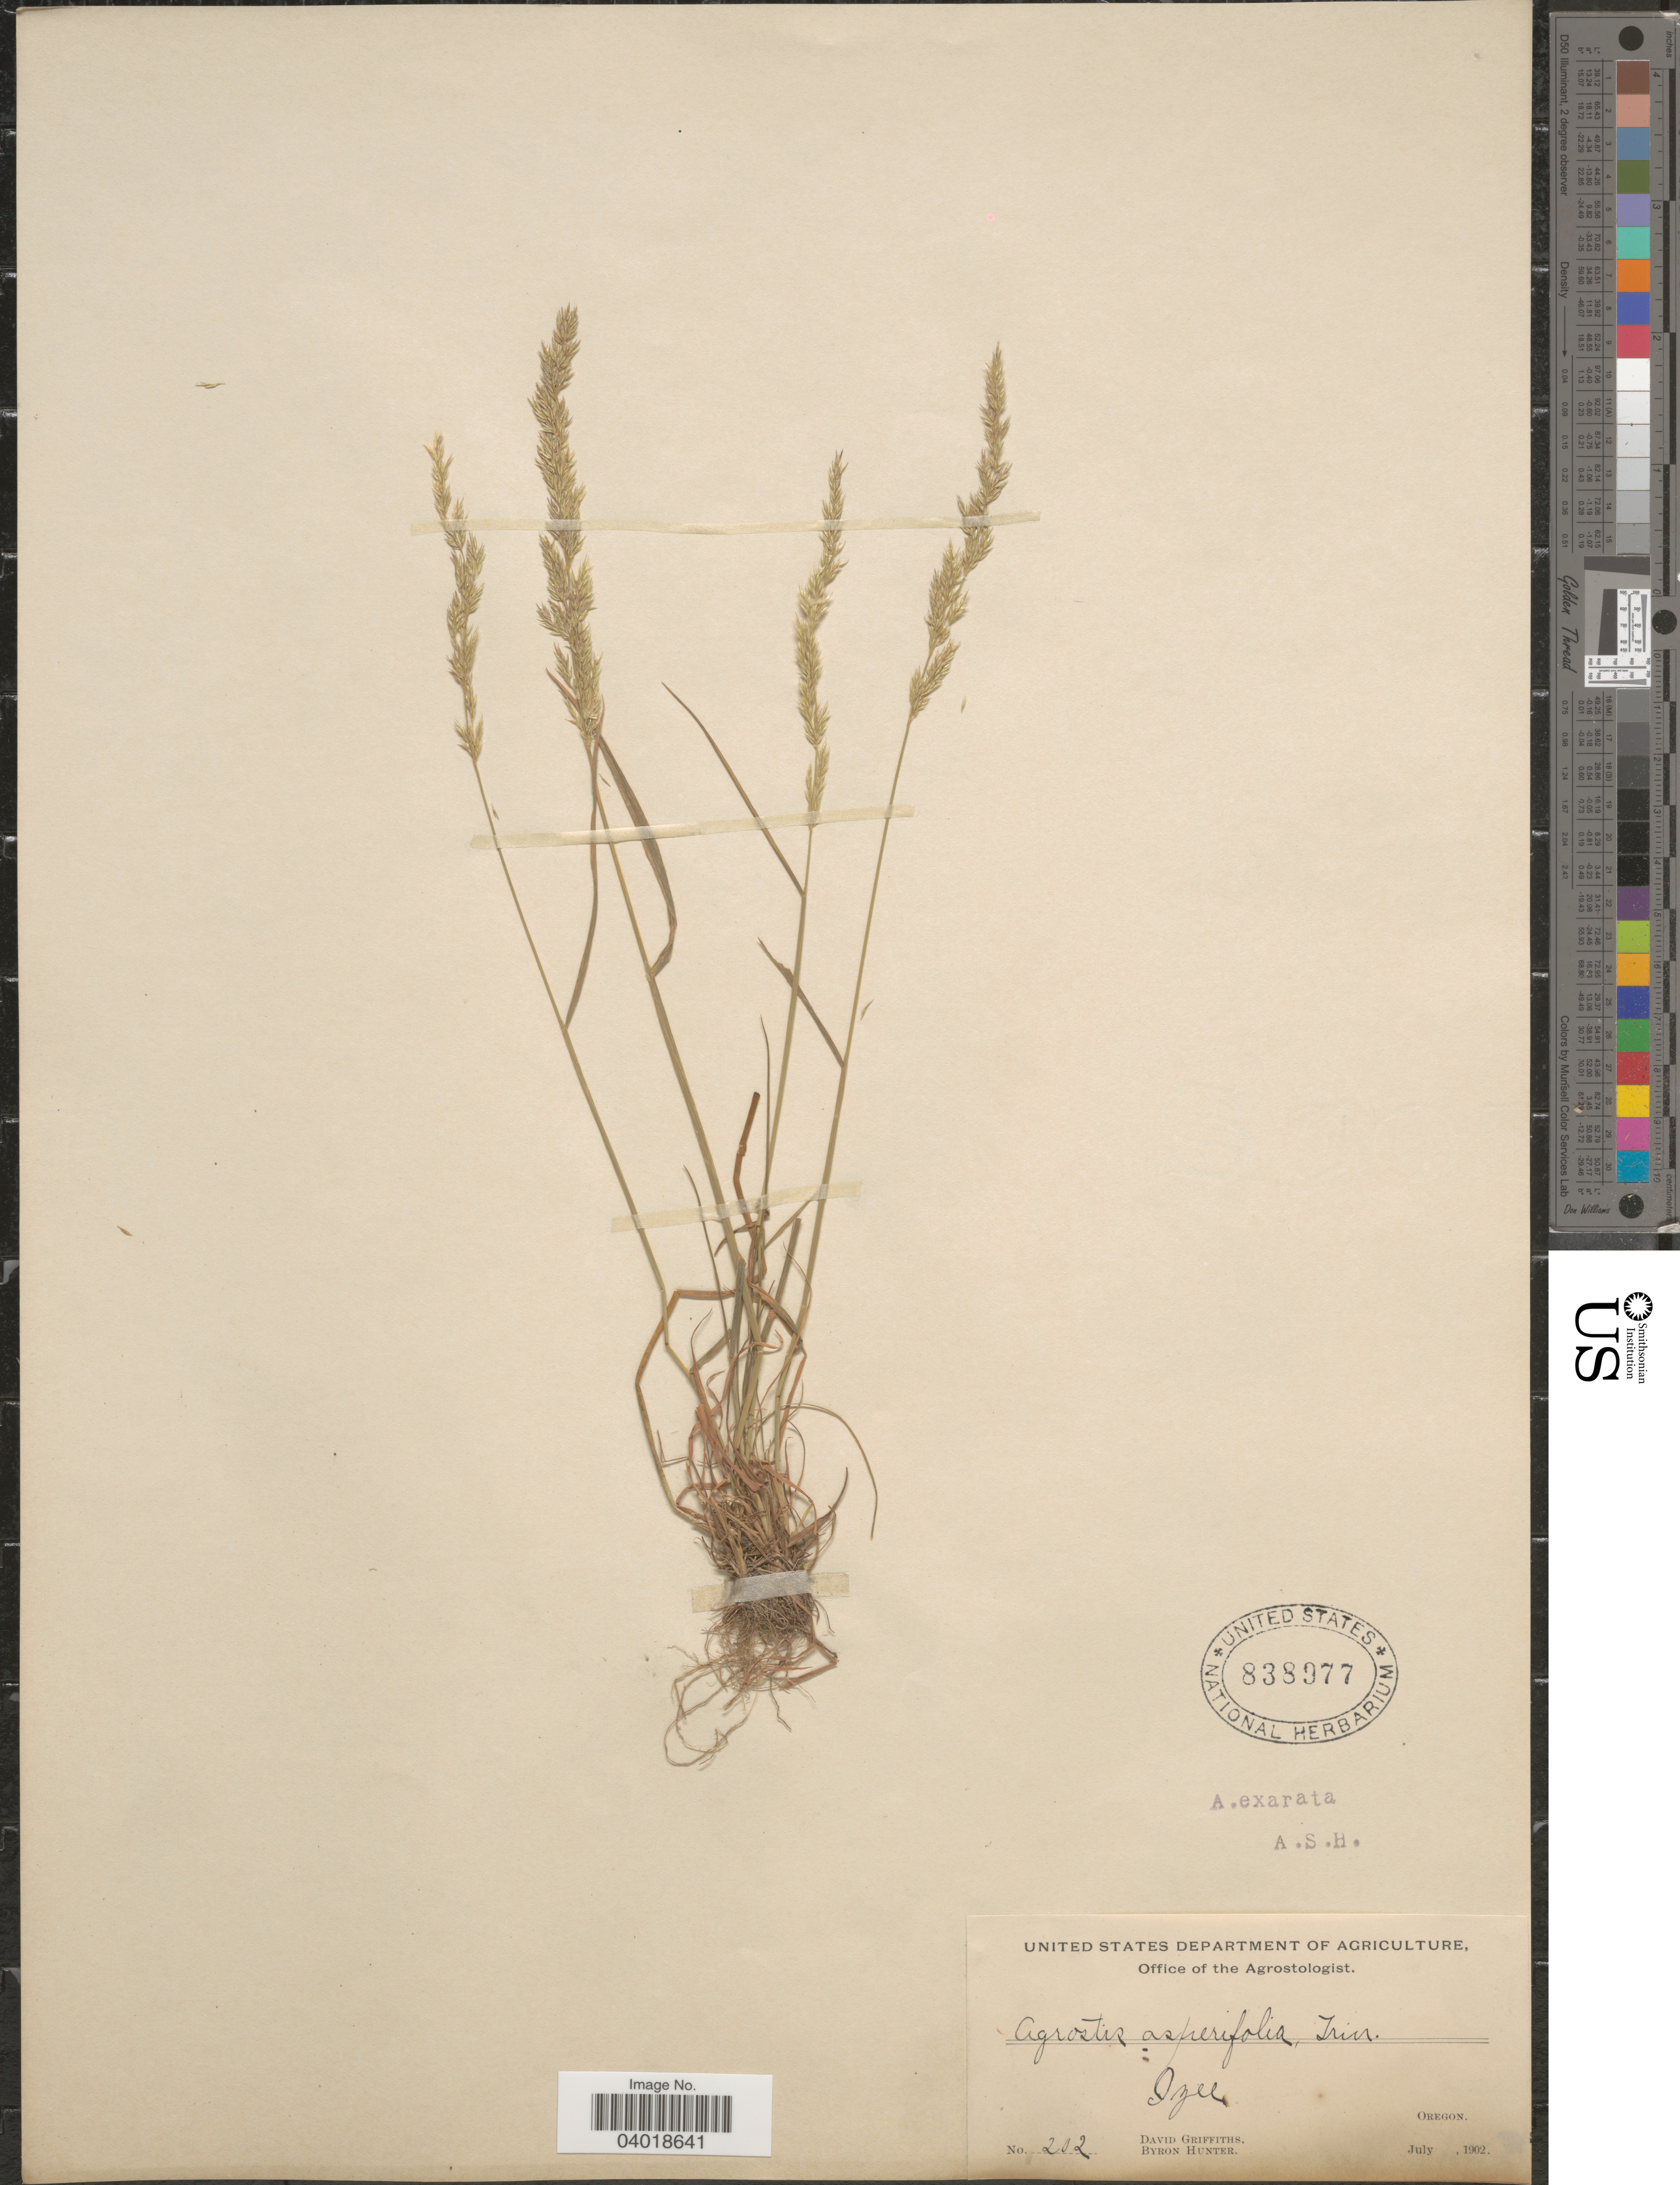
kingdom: Plantae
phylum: Tracheophyta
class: Liliopsida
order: Poales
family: Poaceae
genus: Agrostis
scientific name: Agrostis exarata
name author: Trin.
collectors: D. Griffiths & B. Hunter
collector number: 202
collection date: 1902-07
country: United States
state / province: Oregon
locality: Izee.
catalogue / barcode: US 838977